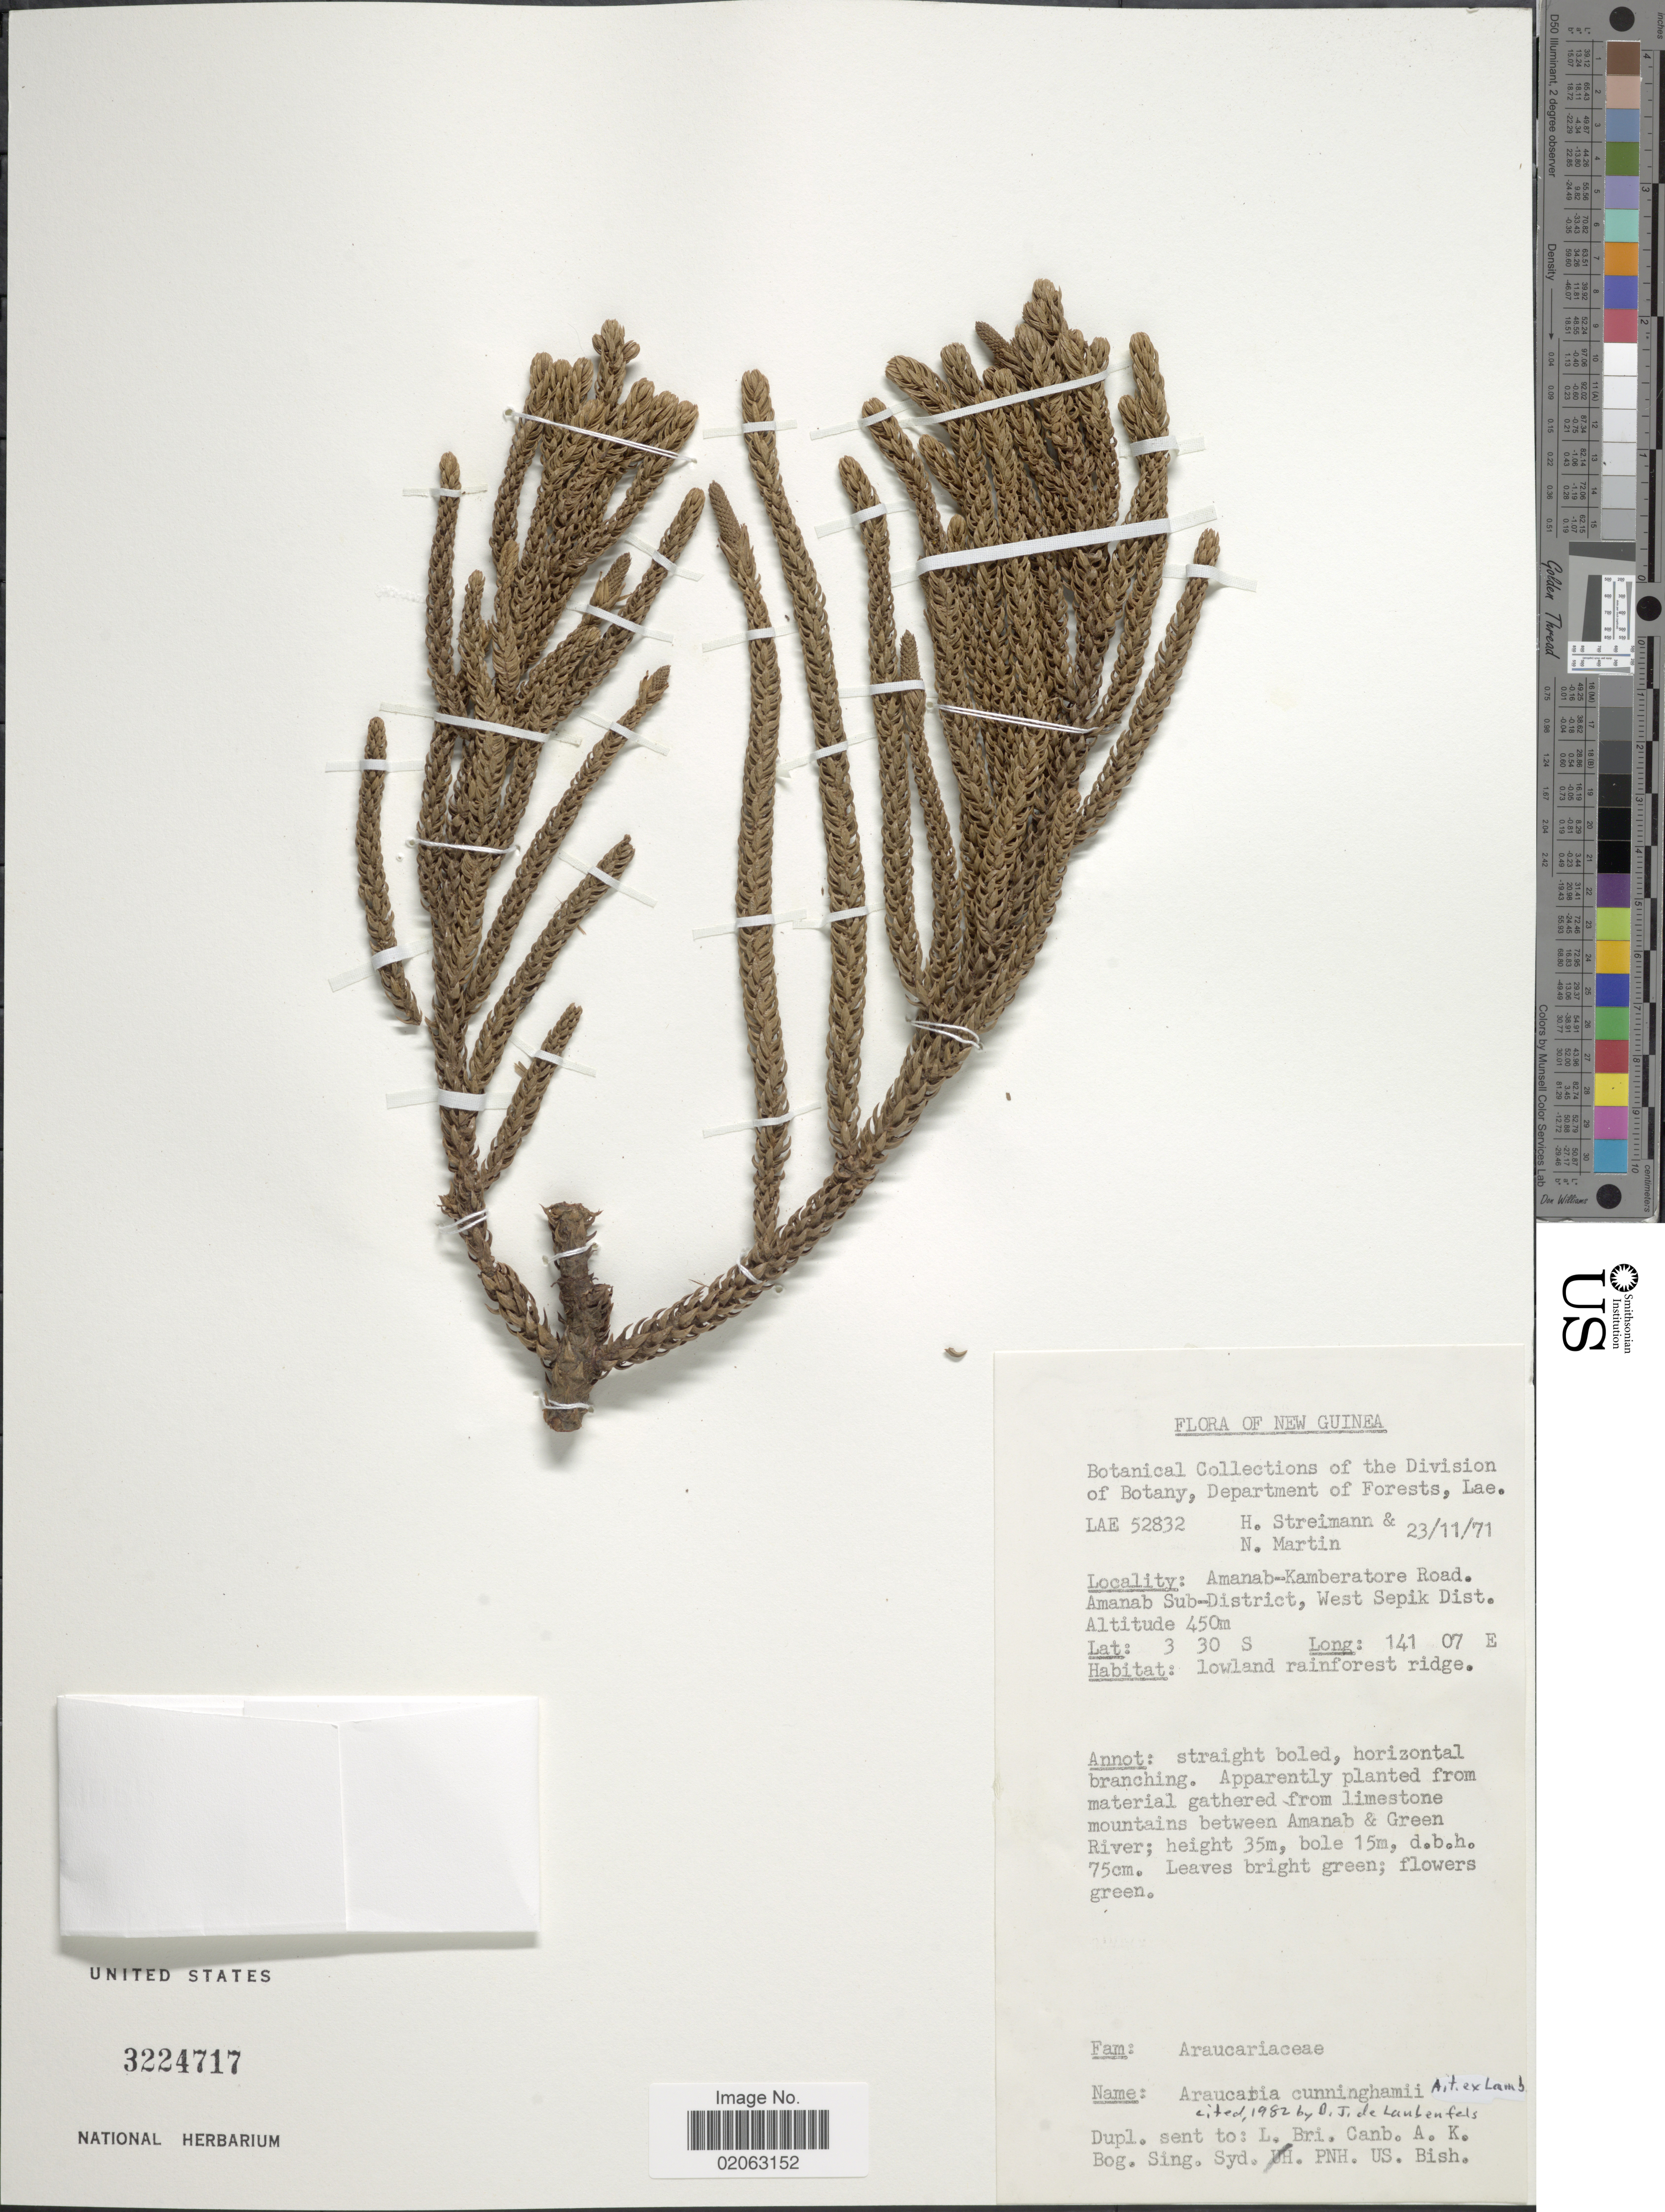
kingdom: Plantae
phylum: Tracheophyta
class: Pinopsida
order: Pinales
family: Araucariaceae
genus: Araucaria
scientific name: Araucaria cunninghamii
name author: Aiton ex D. Don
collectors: H. Streimann & N. Martin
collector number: LAE 52832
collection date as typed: Transcribed d/m/y: 23/11/71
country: Papua New Guinea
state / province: Sandaun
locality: New Guinea, Amanab-Kamberatore Road, Amanab Sub-District, West Sepik Dist.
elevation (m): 450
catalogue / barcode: US 3224717